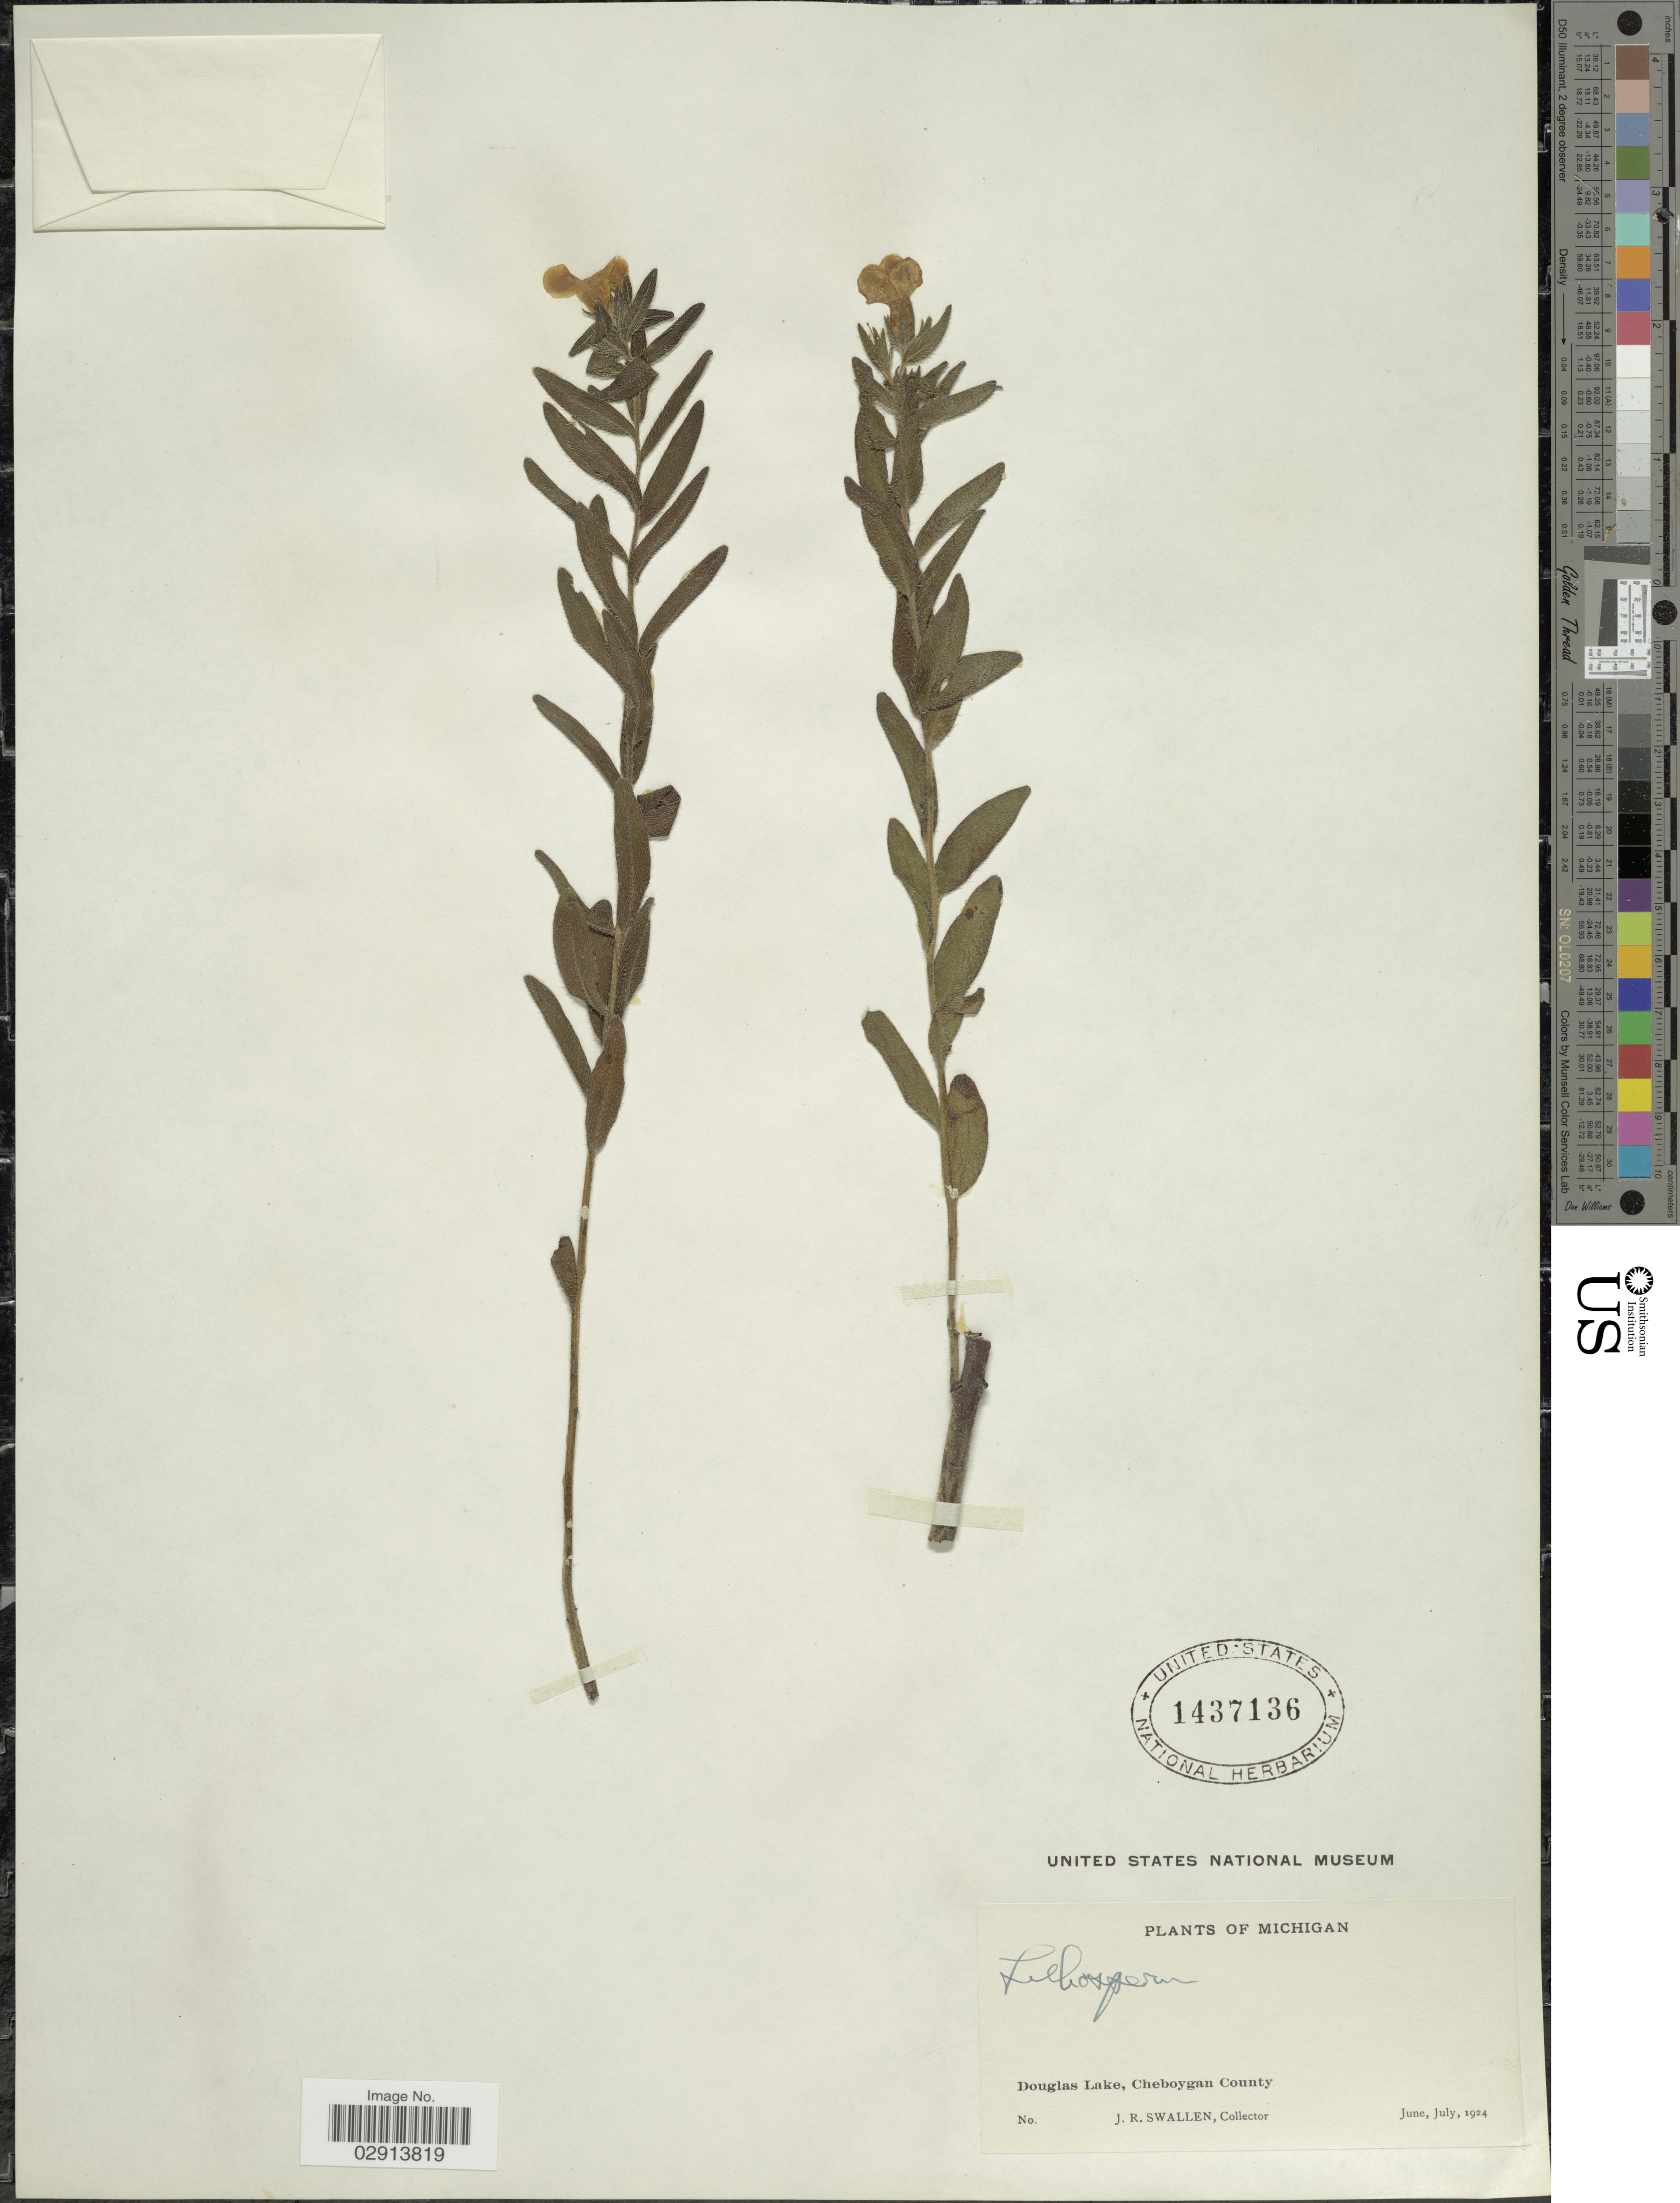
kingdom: Plantae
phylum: Tracheophyta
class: Magnoliopsida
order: Boraginales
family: Boraginaceae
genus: Lithospermum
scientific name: Lithospermum caroliniense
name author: (J.F. Gmel.) MacMill.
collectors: J. R. Swallen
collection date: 1924-06/1924-07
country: United States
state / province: Michigan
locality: Douglas Lake, Cheboygan County.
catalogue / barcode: US 1437136